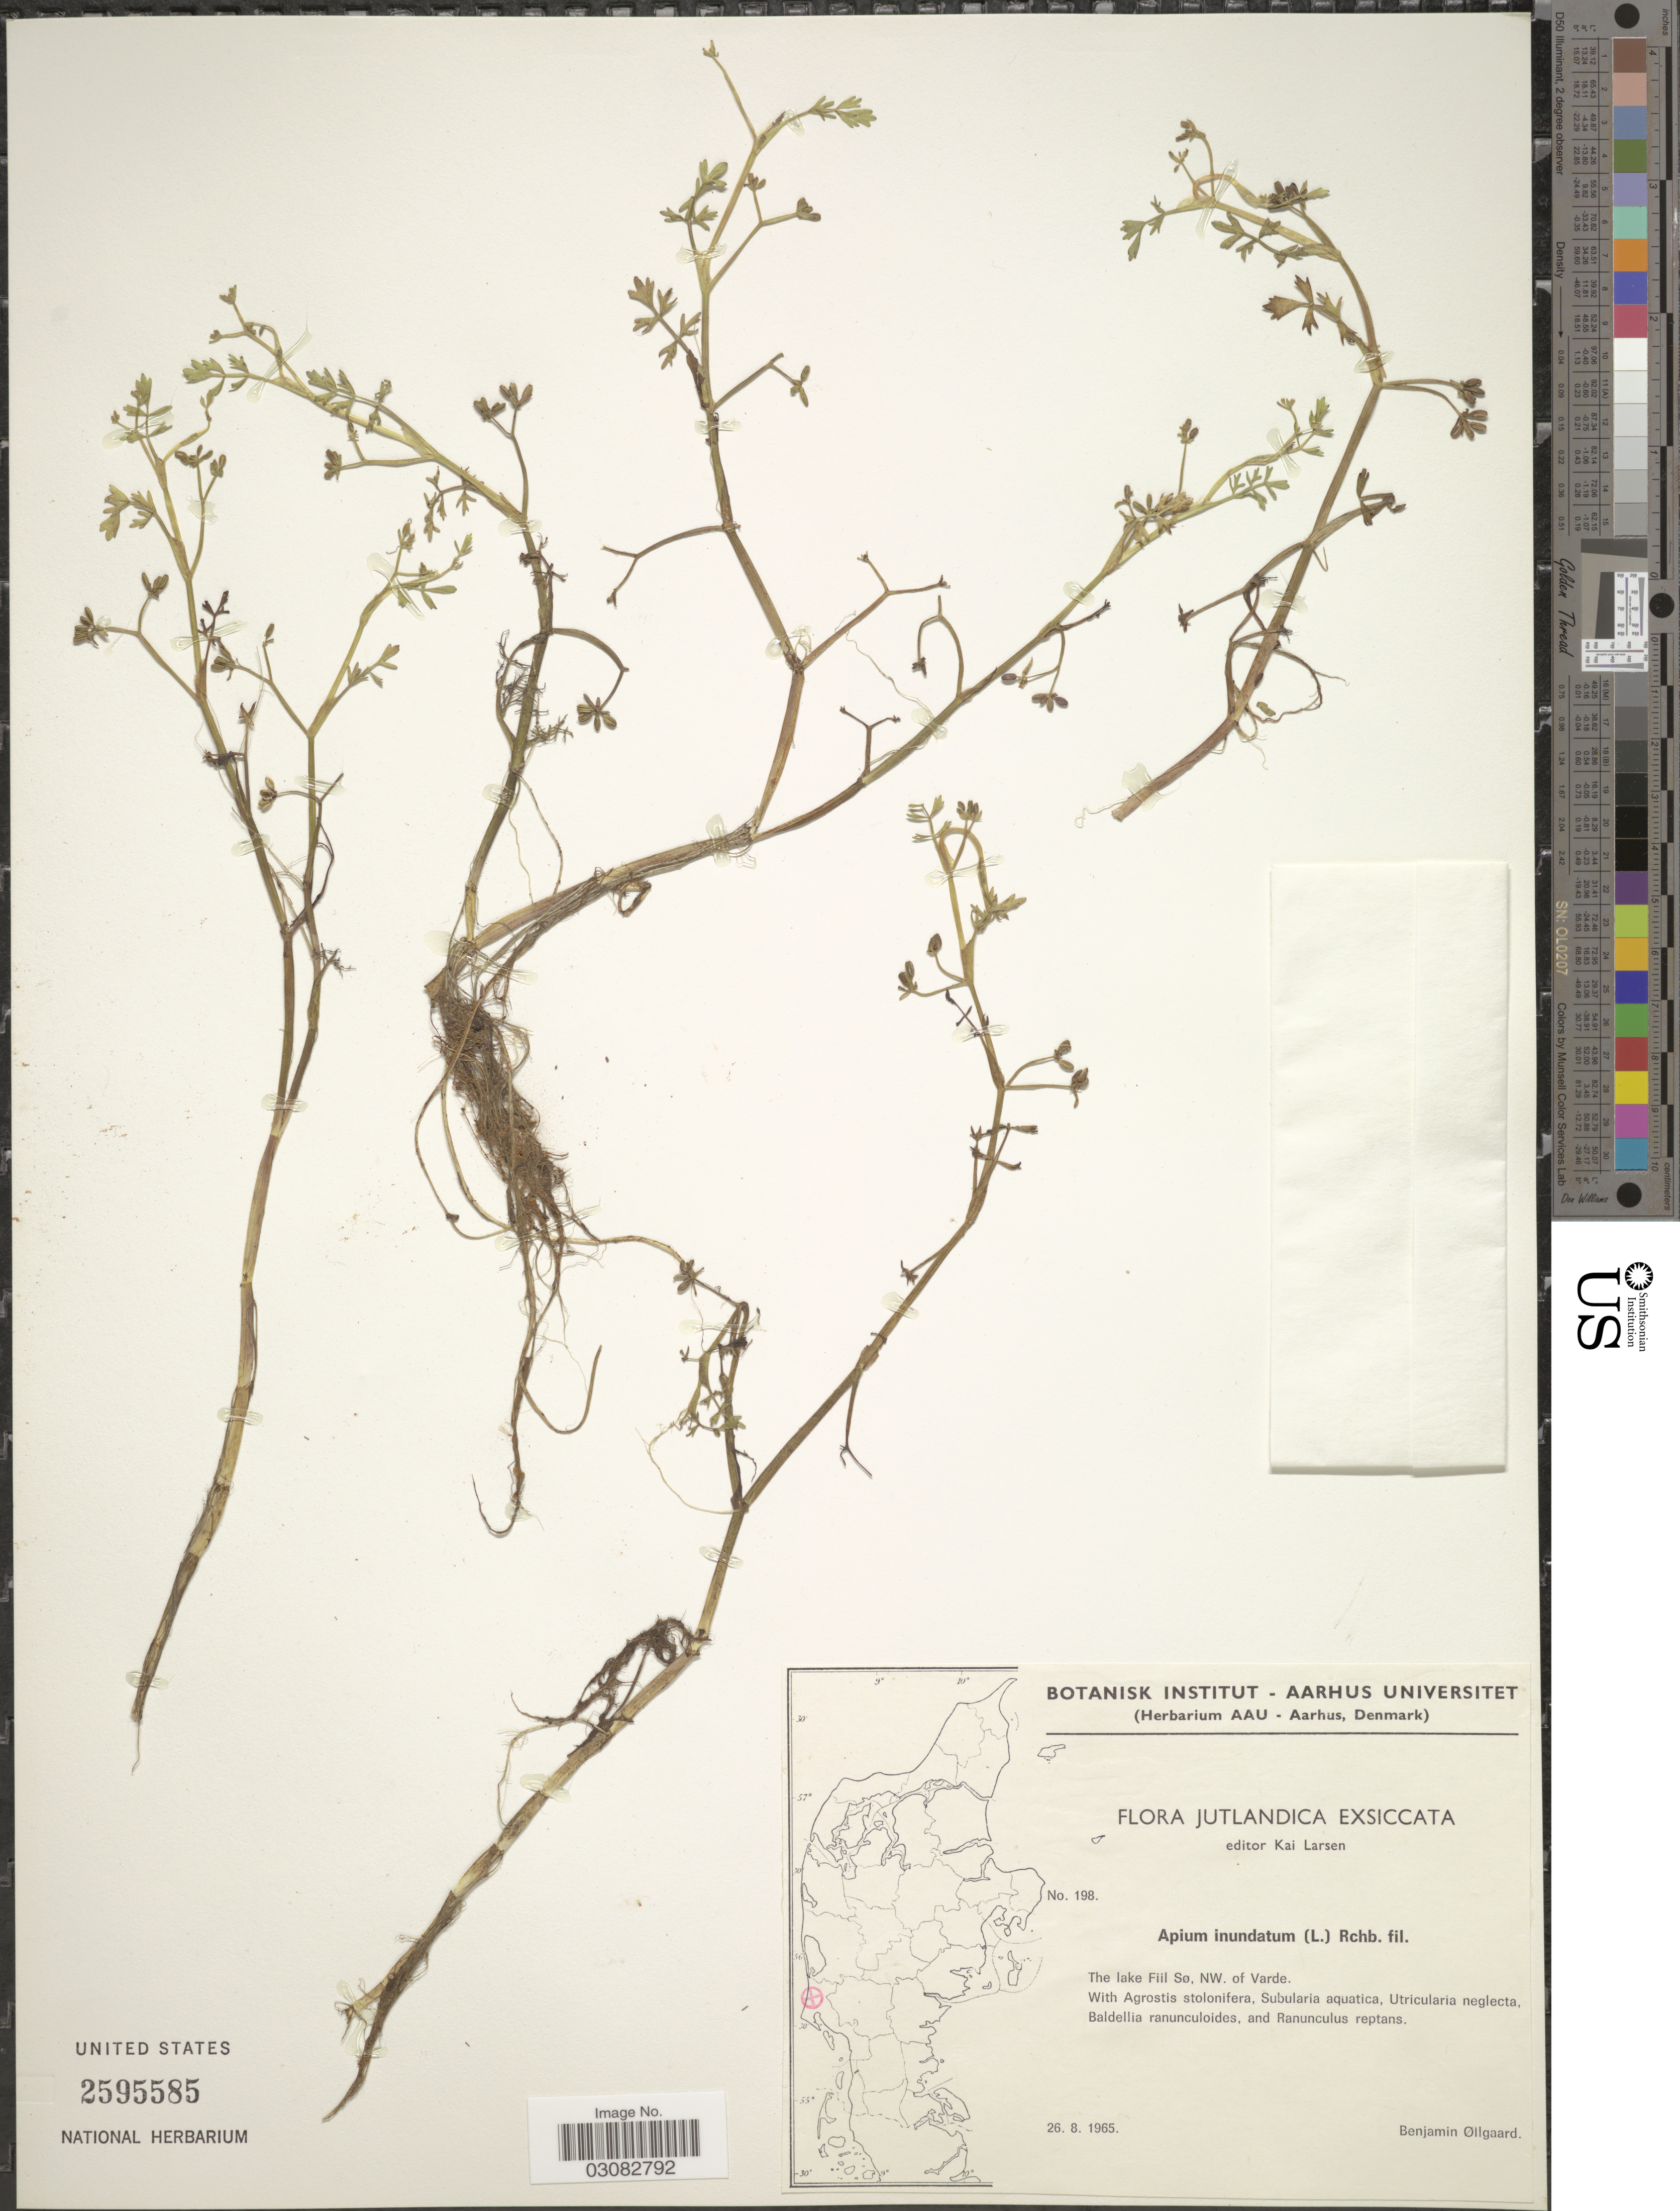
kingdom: Plantae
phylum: Tracheophyta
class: Magnoliopsida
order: Apiales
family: Apiaceae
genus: Apium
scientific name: Apium inundatum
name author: (L.) Rchb. f.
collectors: B. Øllgaard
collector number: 198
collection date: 1965-08-26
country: Denmark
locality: Jutlandica. The lake Fiil Sø, NW. of Varde.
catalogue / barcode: US 2595585